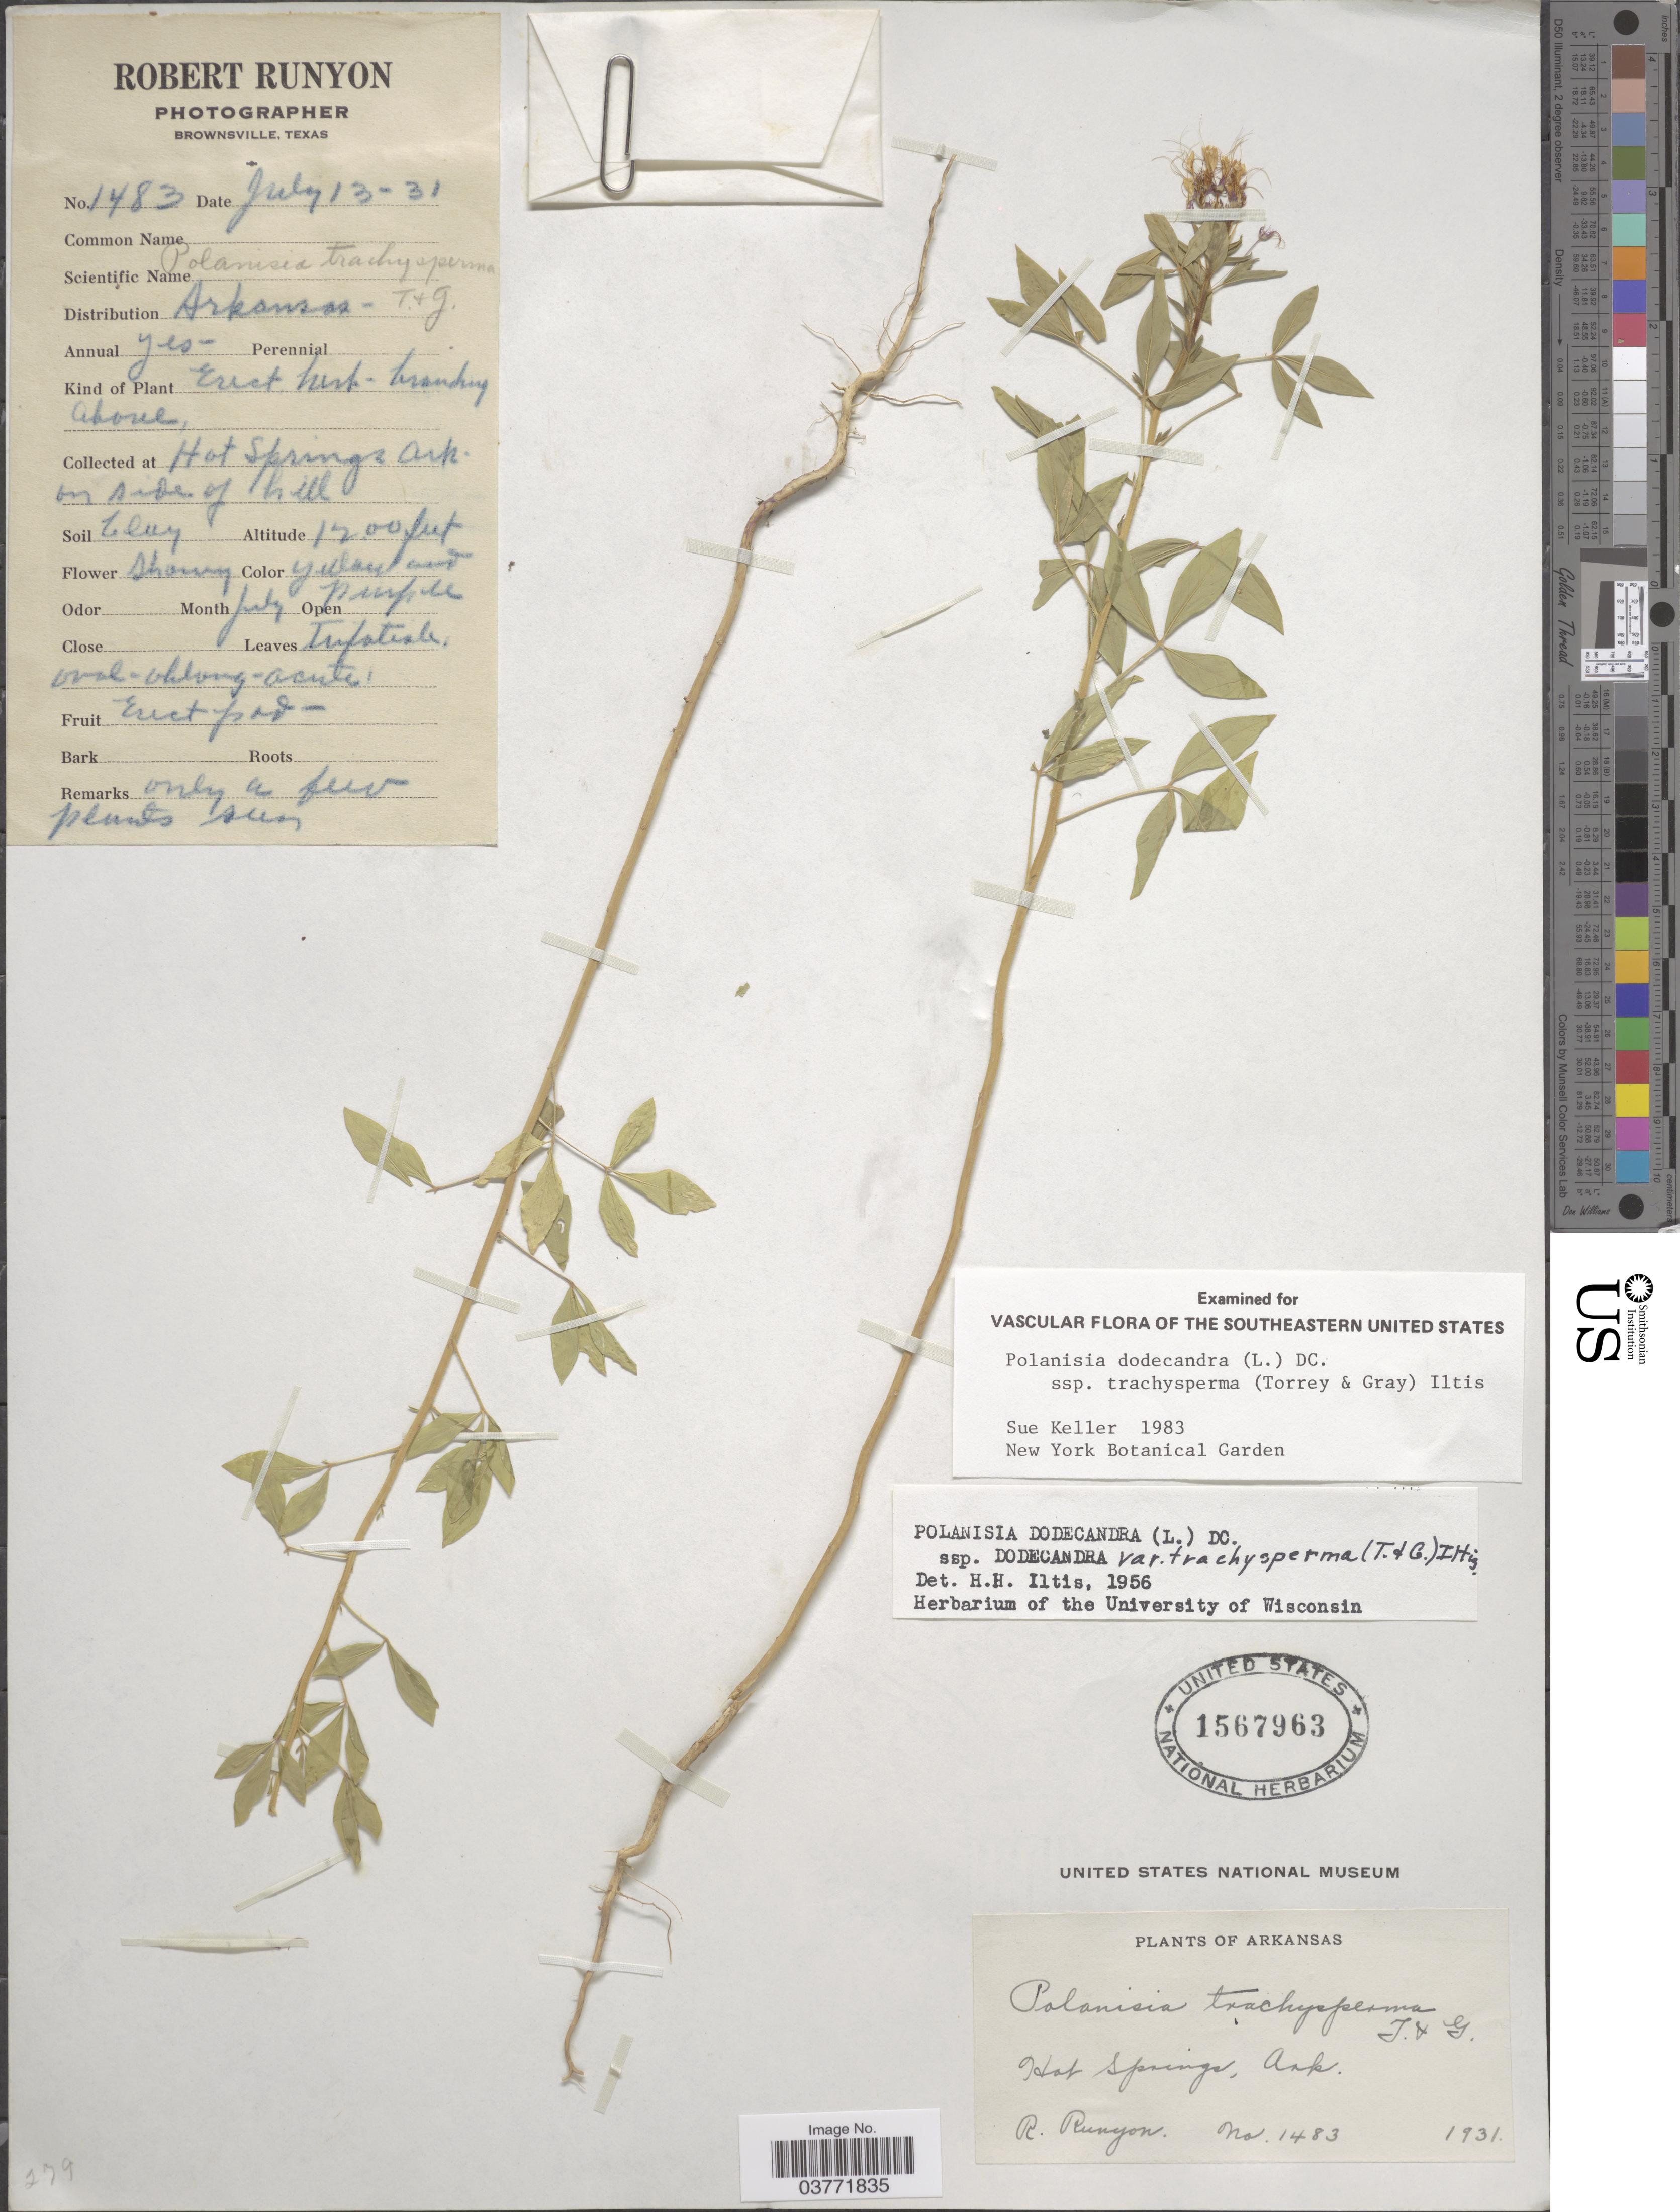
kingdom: Plantae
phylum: Tracheophyta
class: Magnoliopsida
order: Brassicales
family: Cleomaceae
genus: Polanisia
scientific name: Polanisia trachysperma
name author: Torr. & A. Gray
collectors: R. Runyon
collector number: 1483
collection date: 1931-07-13/1931-07-31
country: United States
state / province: Arkansas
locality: Hot springs on side of hill.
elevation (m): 366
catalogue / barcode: US 1567963